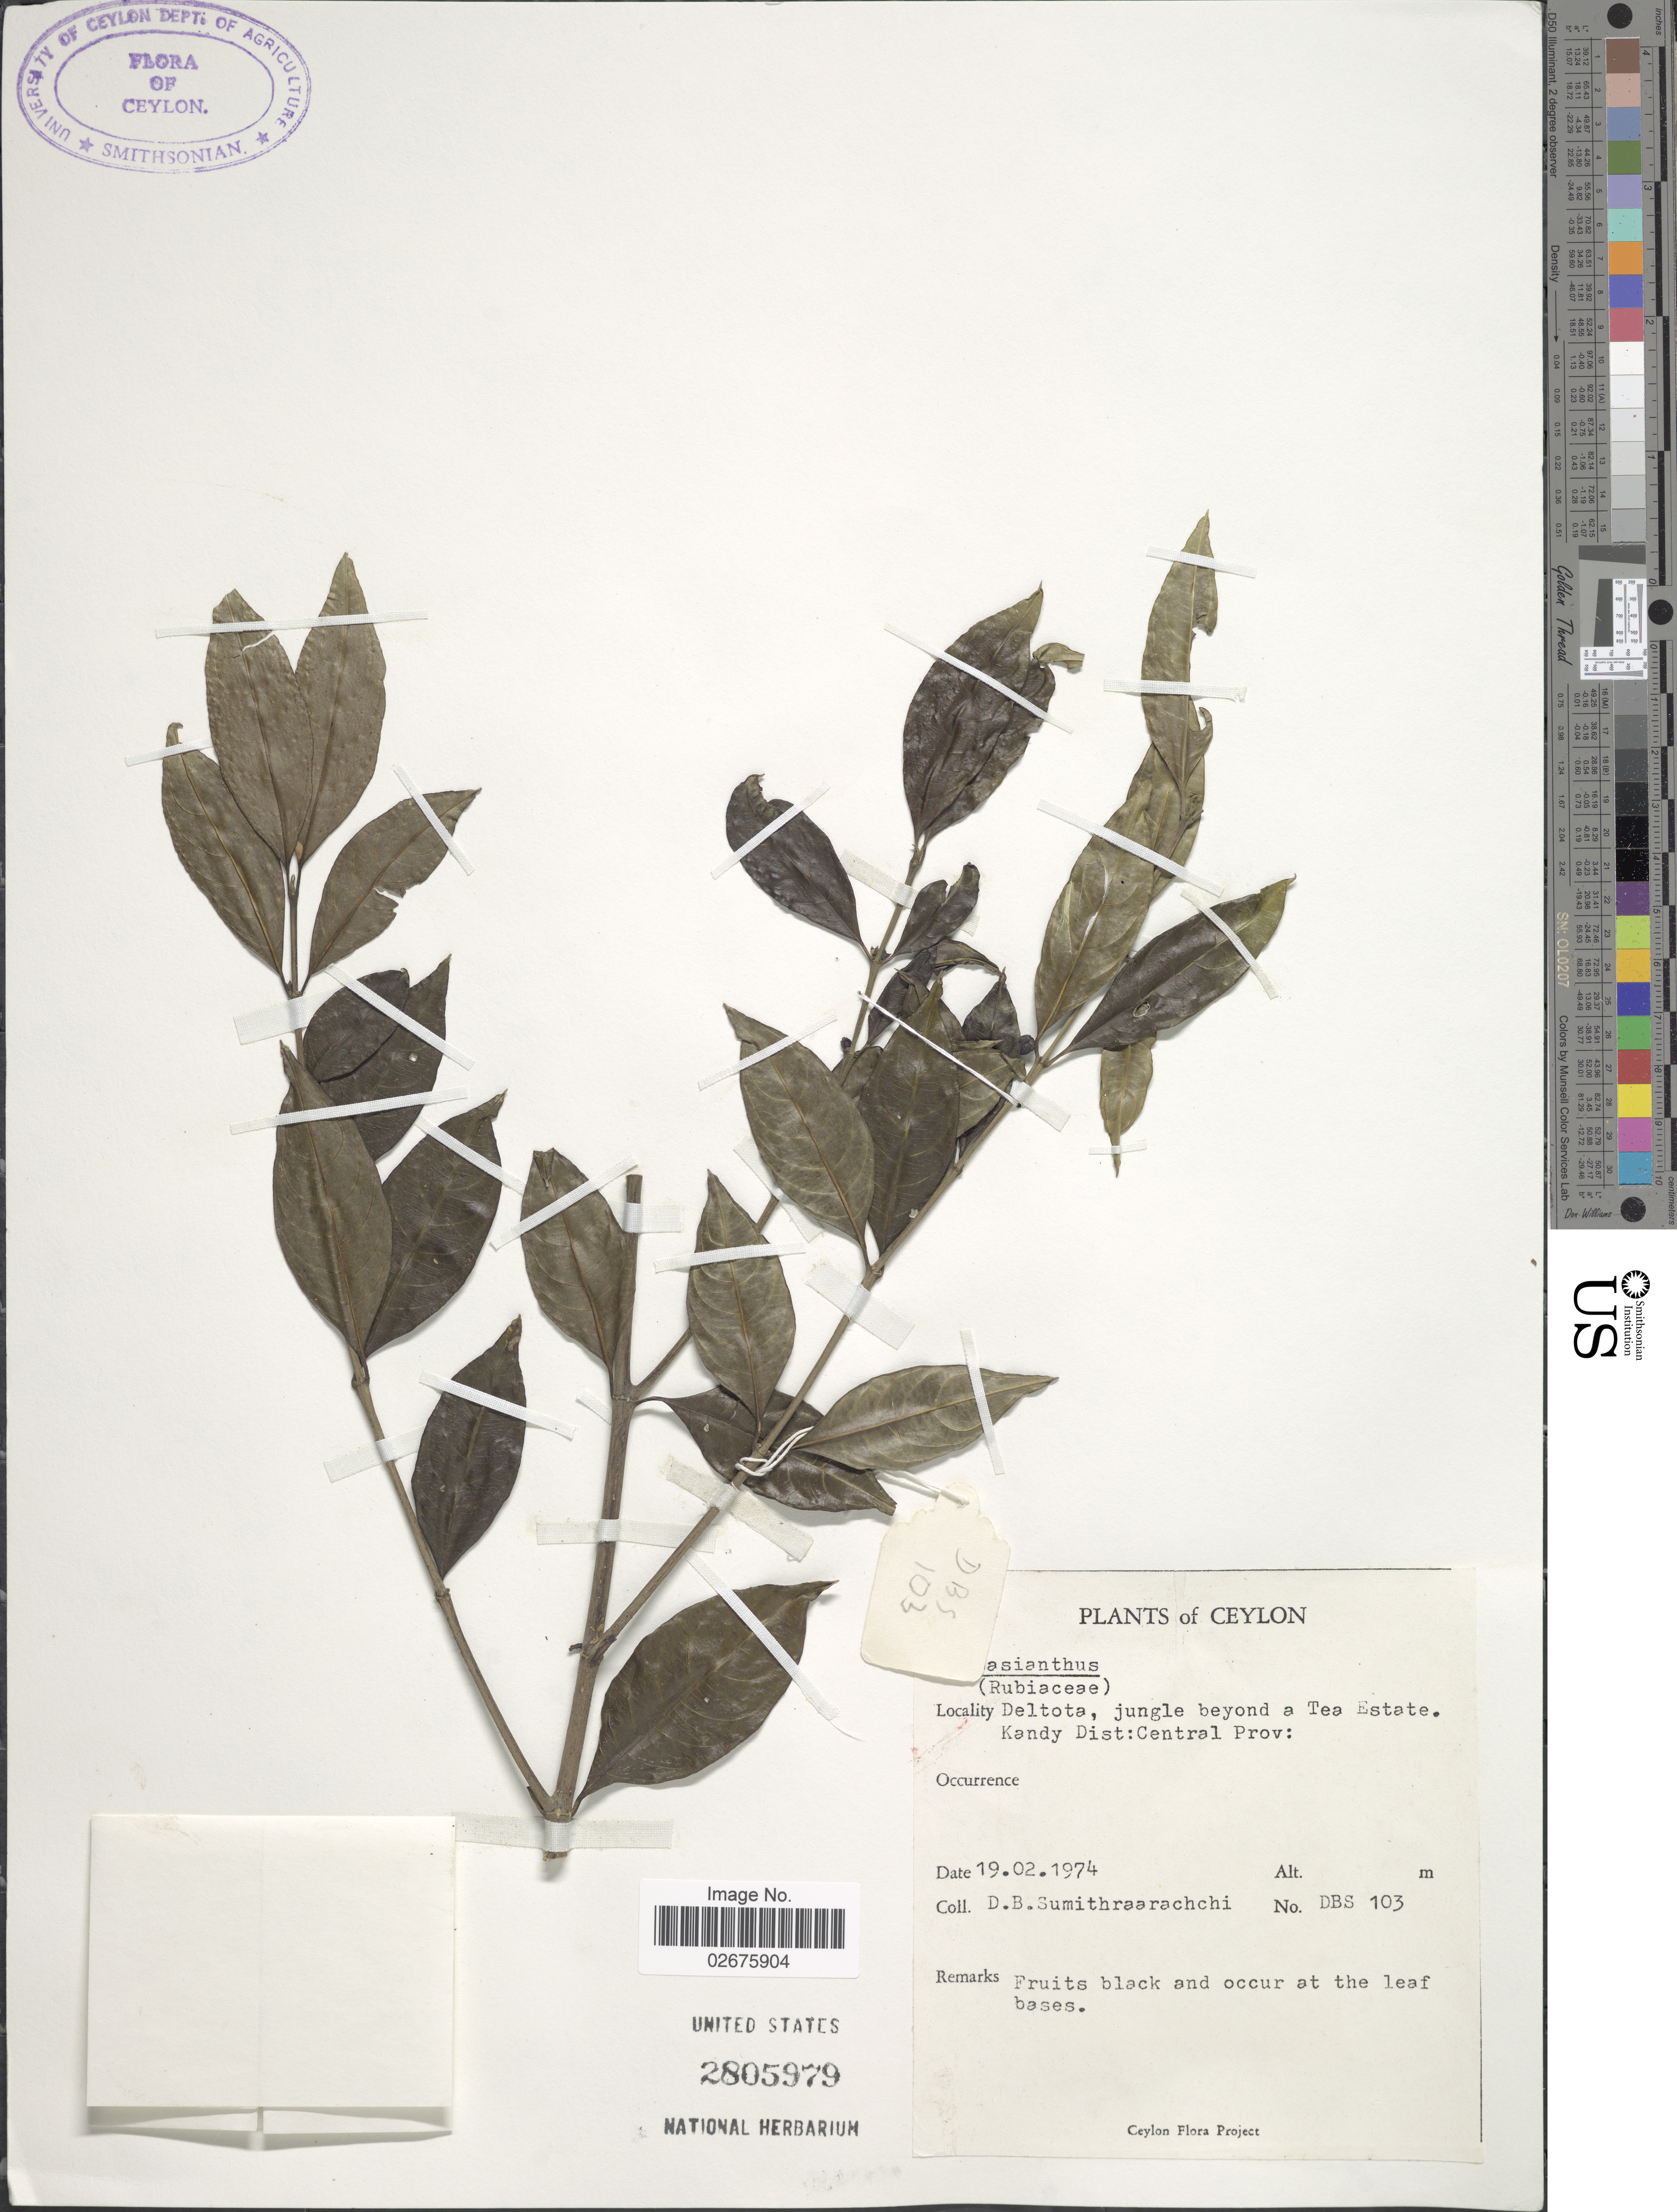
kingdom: Plantae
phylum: Tracheophyta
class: Magnoliopsida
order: Gentianales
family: Rubiaceae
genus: Lasianthus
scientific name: Lasianthus sp.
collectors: D. B. Sumithraarachchi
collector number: DBS 103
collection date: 1974-02-19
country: Sri Lanka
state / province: Central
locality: Ceylon, Deltota, jungle beyond a Tea Estate. Kandy Dist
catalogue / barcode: US 2805979